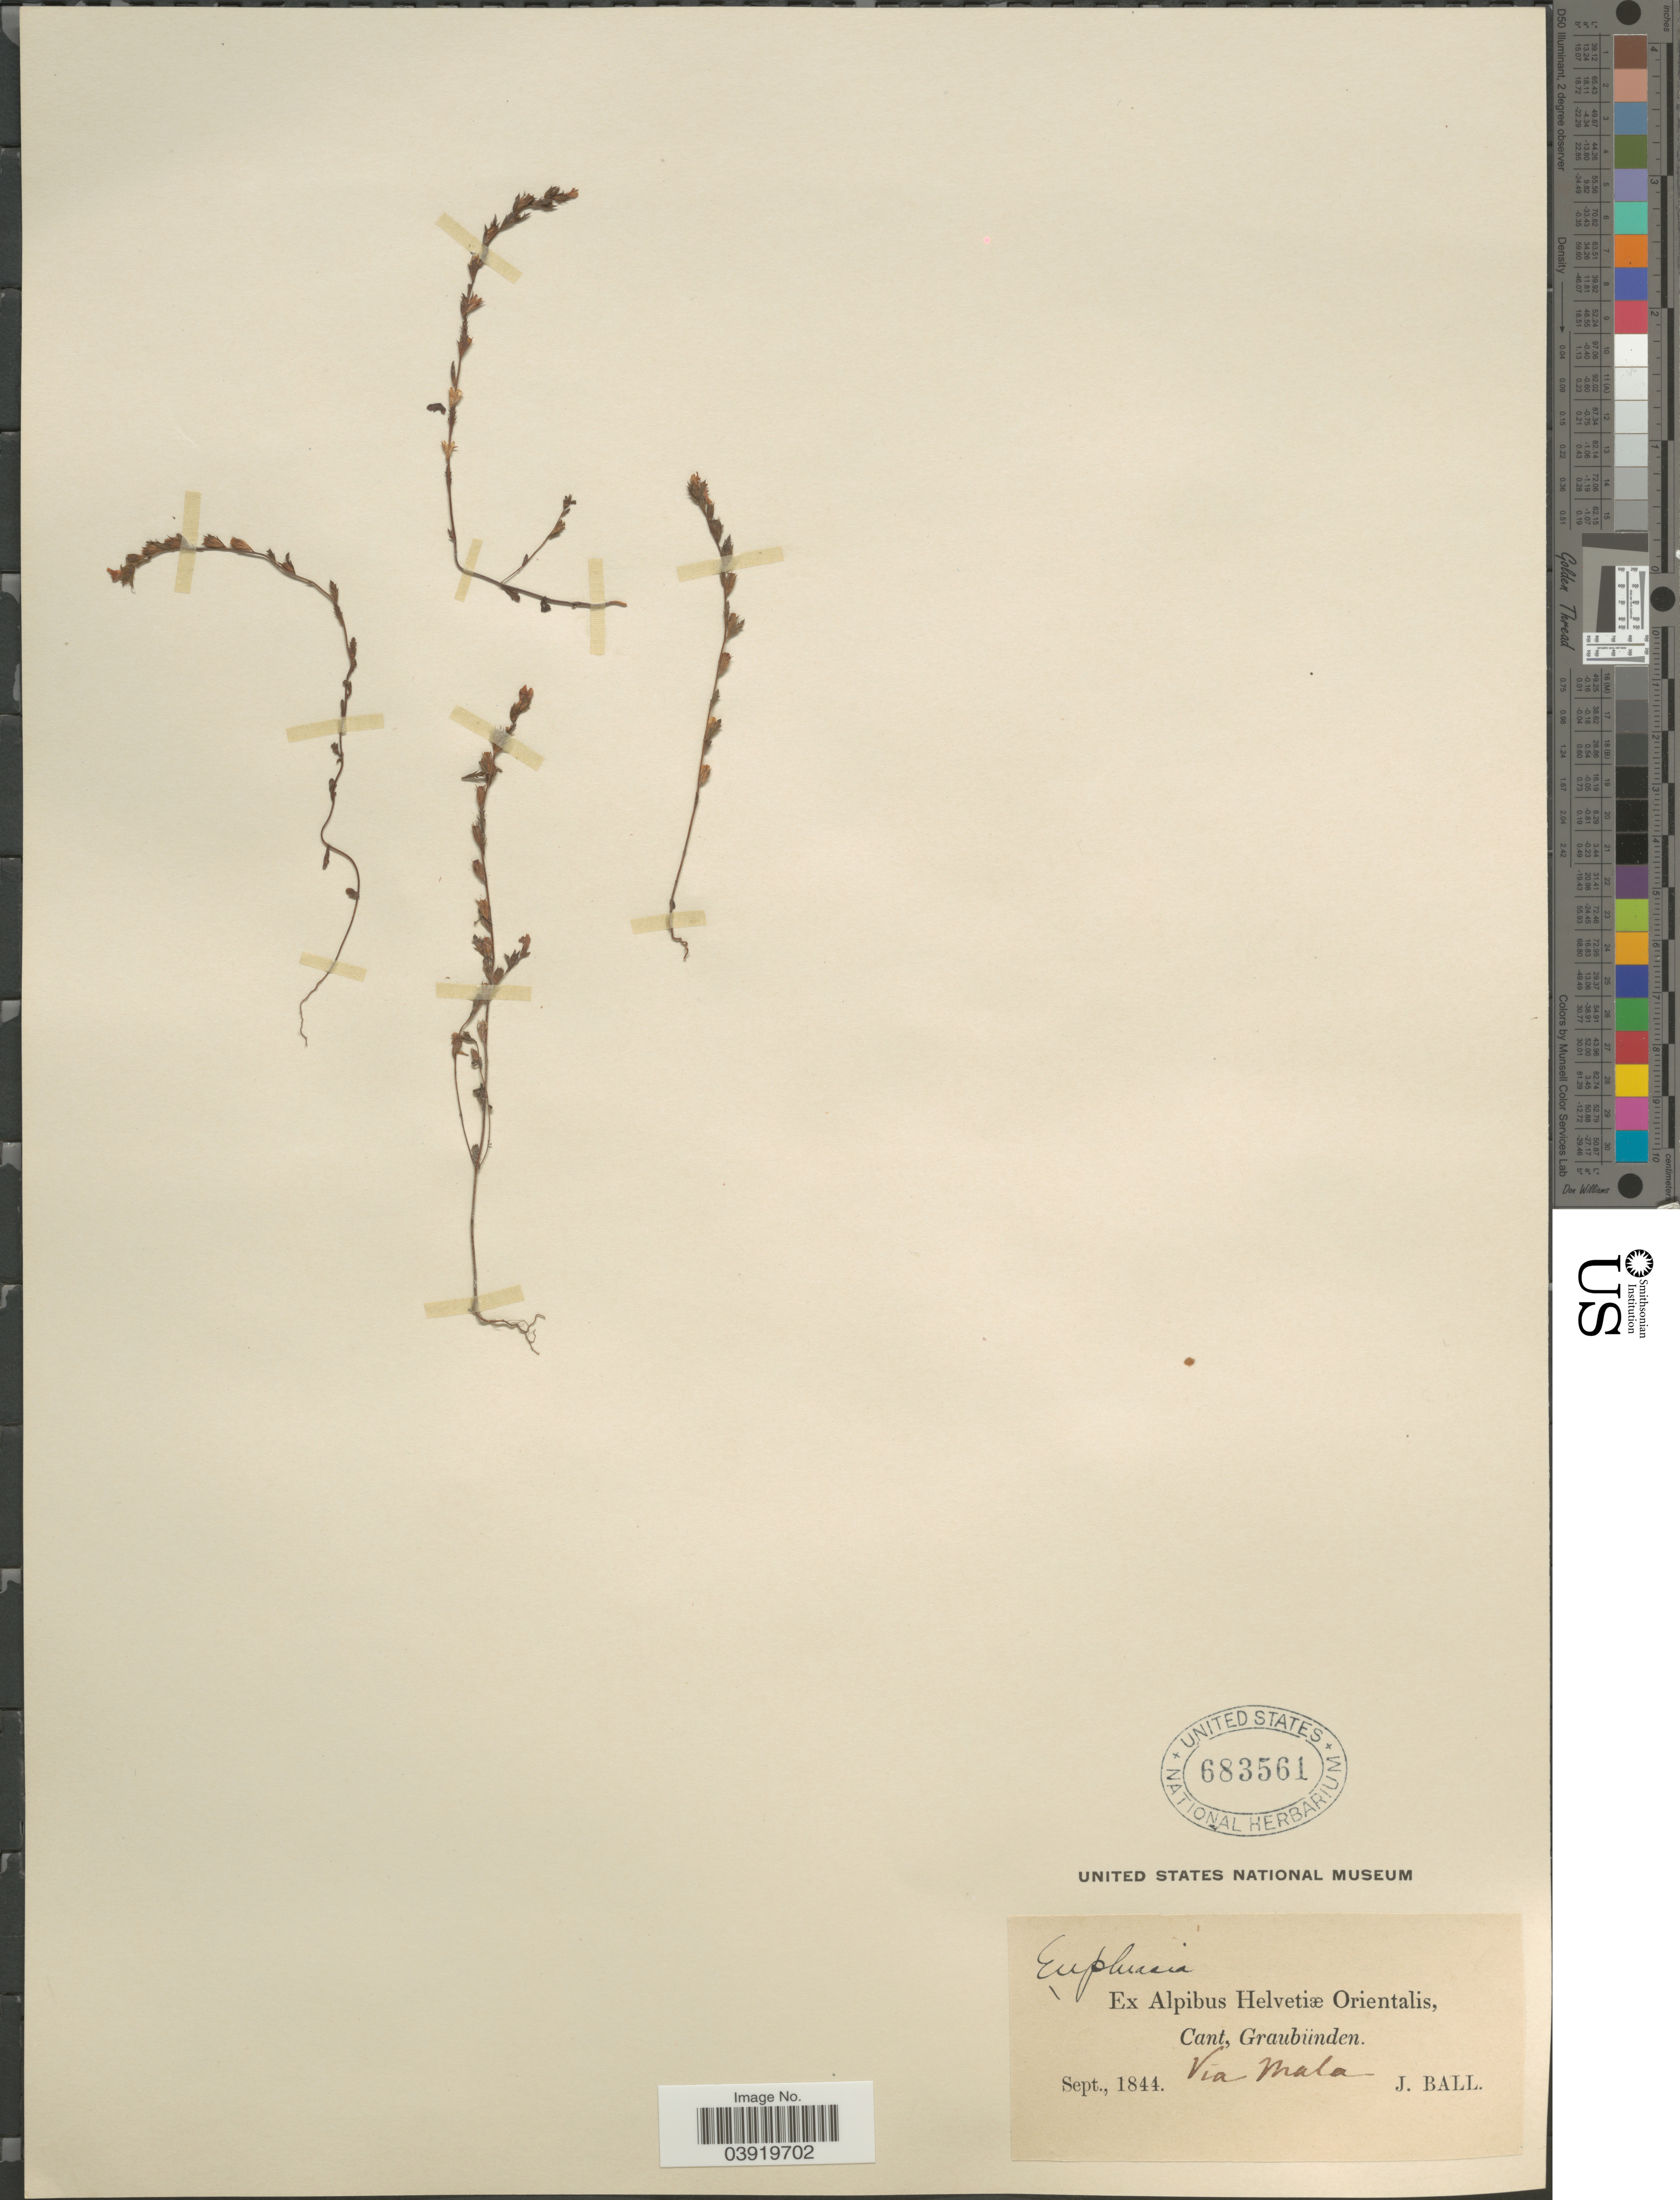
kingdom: Plantae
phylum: Tracheophyta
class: Magnoliopsida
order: Lamiales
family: Orobanchaceae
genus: Euphrasia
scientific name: Euphrasia sp.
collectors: J. Ball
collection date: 1844-08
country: Switzerland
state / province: Graubunden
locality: Ex Alpibus Helvetiæ Orientalis, Cant., Graubünden. Via Mala.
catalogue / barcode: US 683561